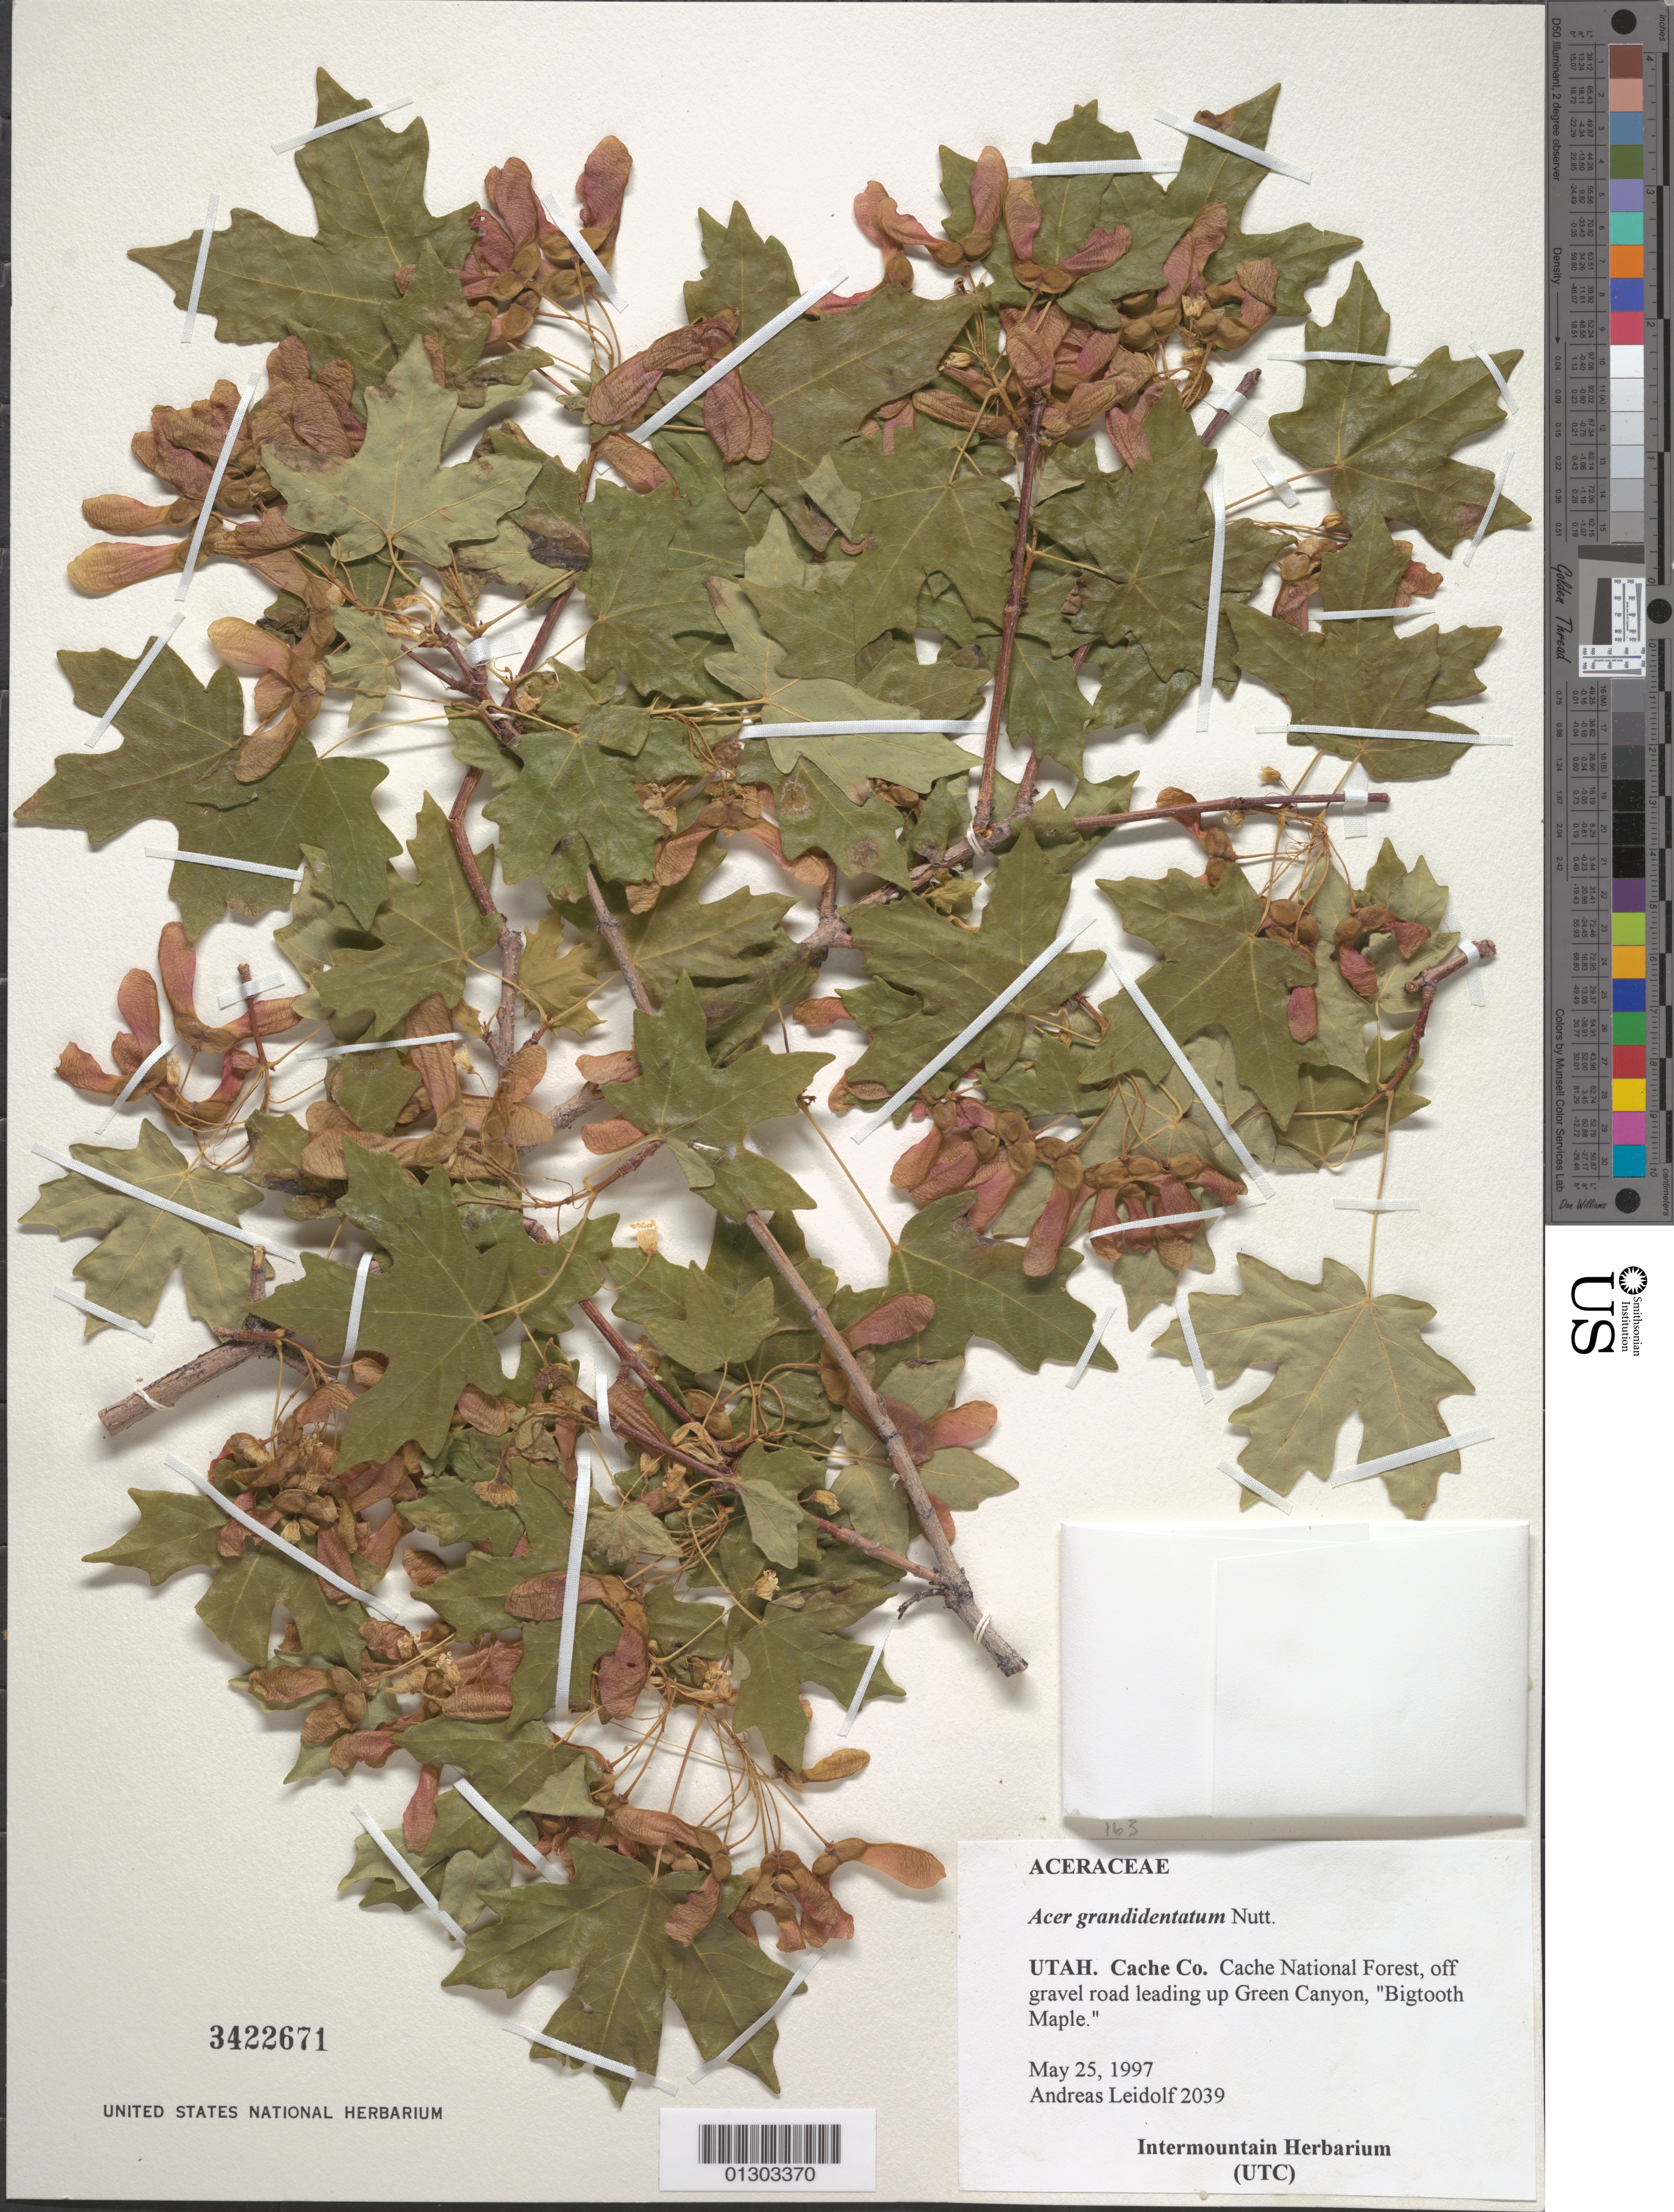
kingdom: Plantae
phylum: Tracheophyta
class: Magnoliopsida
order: Sapindales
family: Sapindaceae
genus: Acer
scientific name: Acer grandidentatum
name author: Nutt.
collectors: A. Leidolf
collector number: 2039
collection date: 1997-05-25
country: United States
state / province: Utah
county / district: Cache County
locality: Cache National Forest, off gravel road leading up Green Canyon.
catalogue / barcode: US 3422671